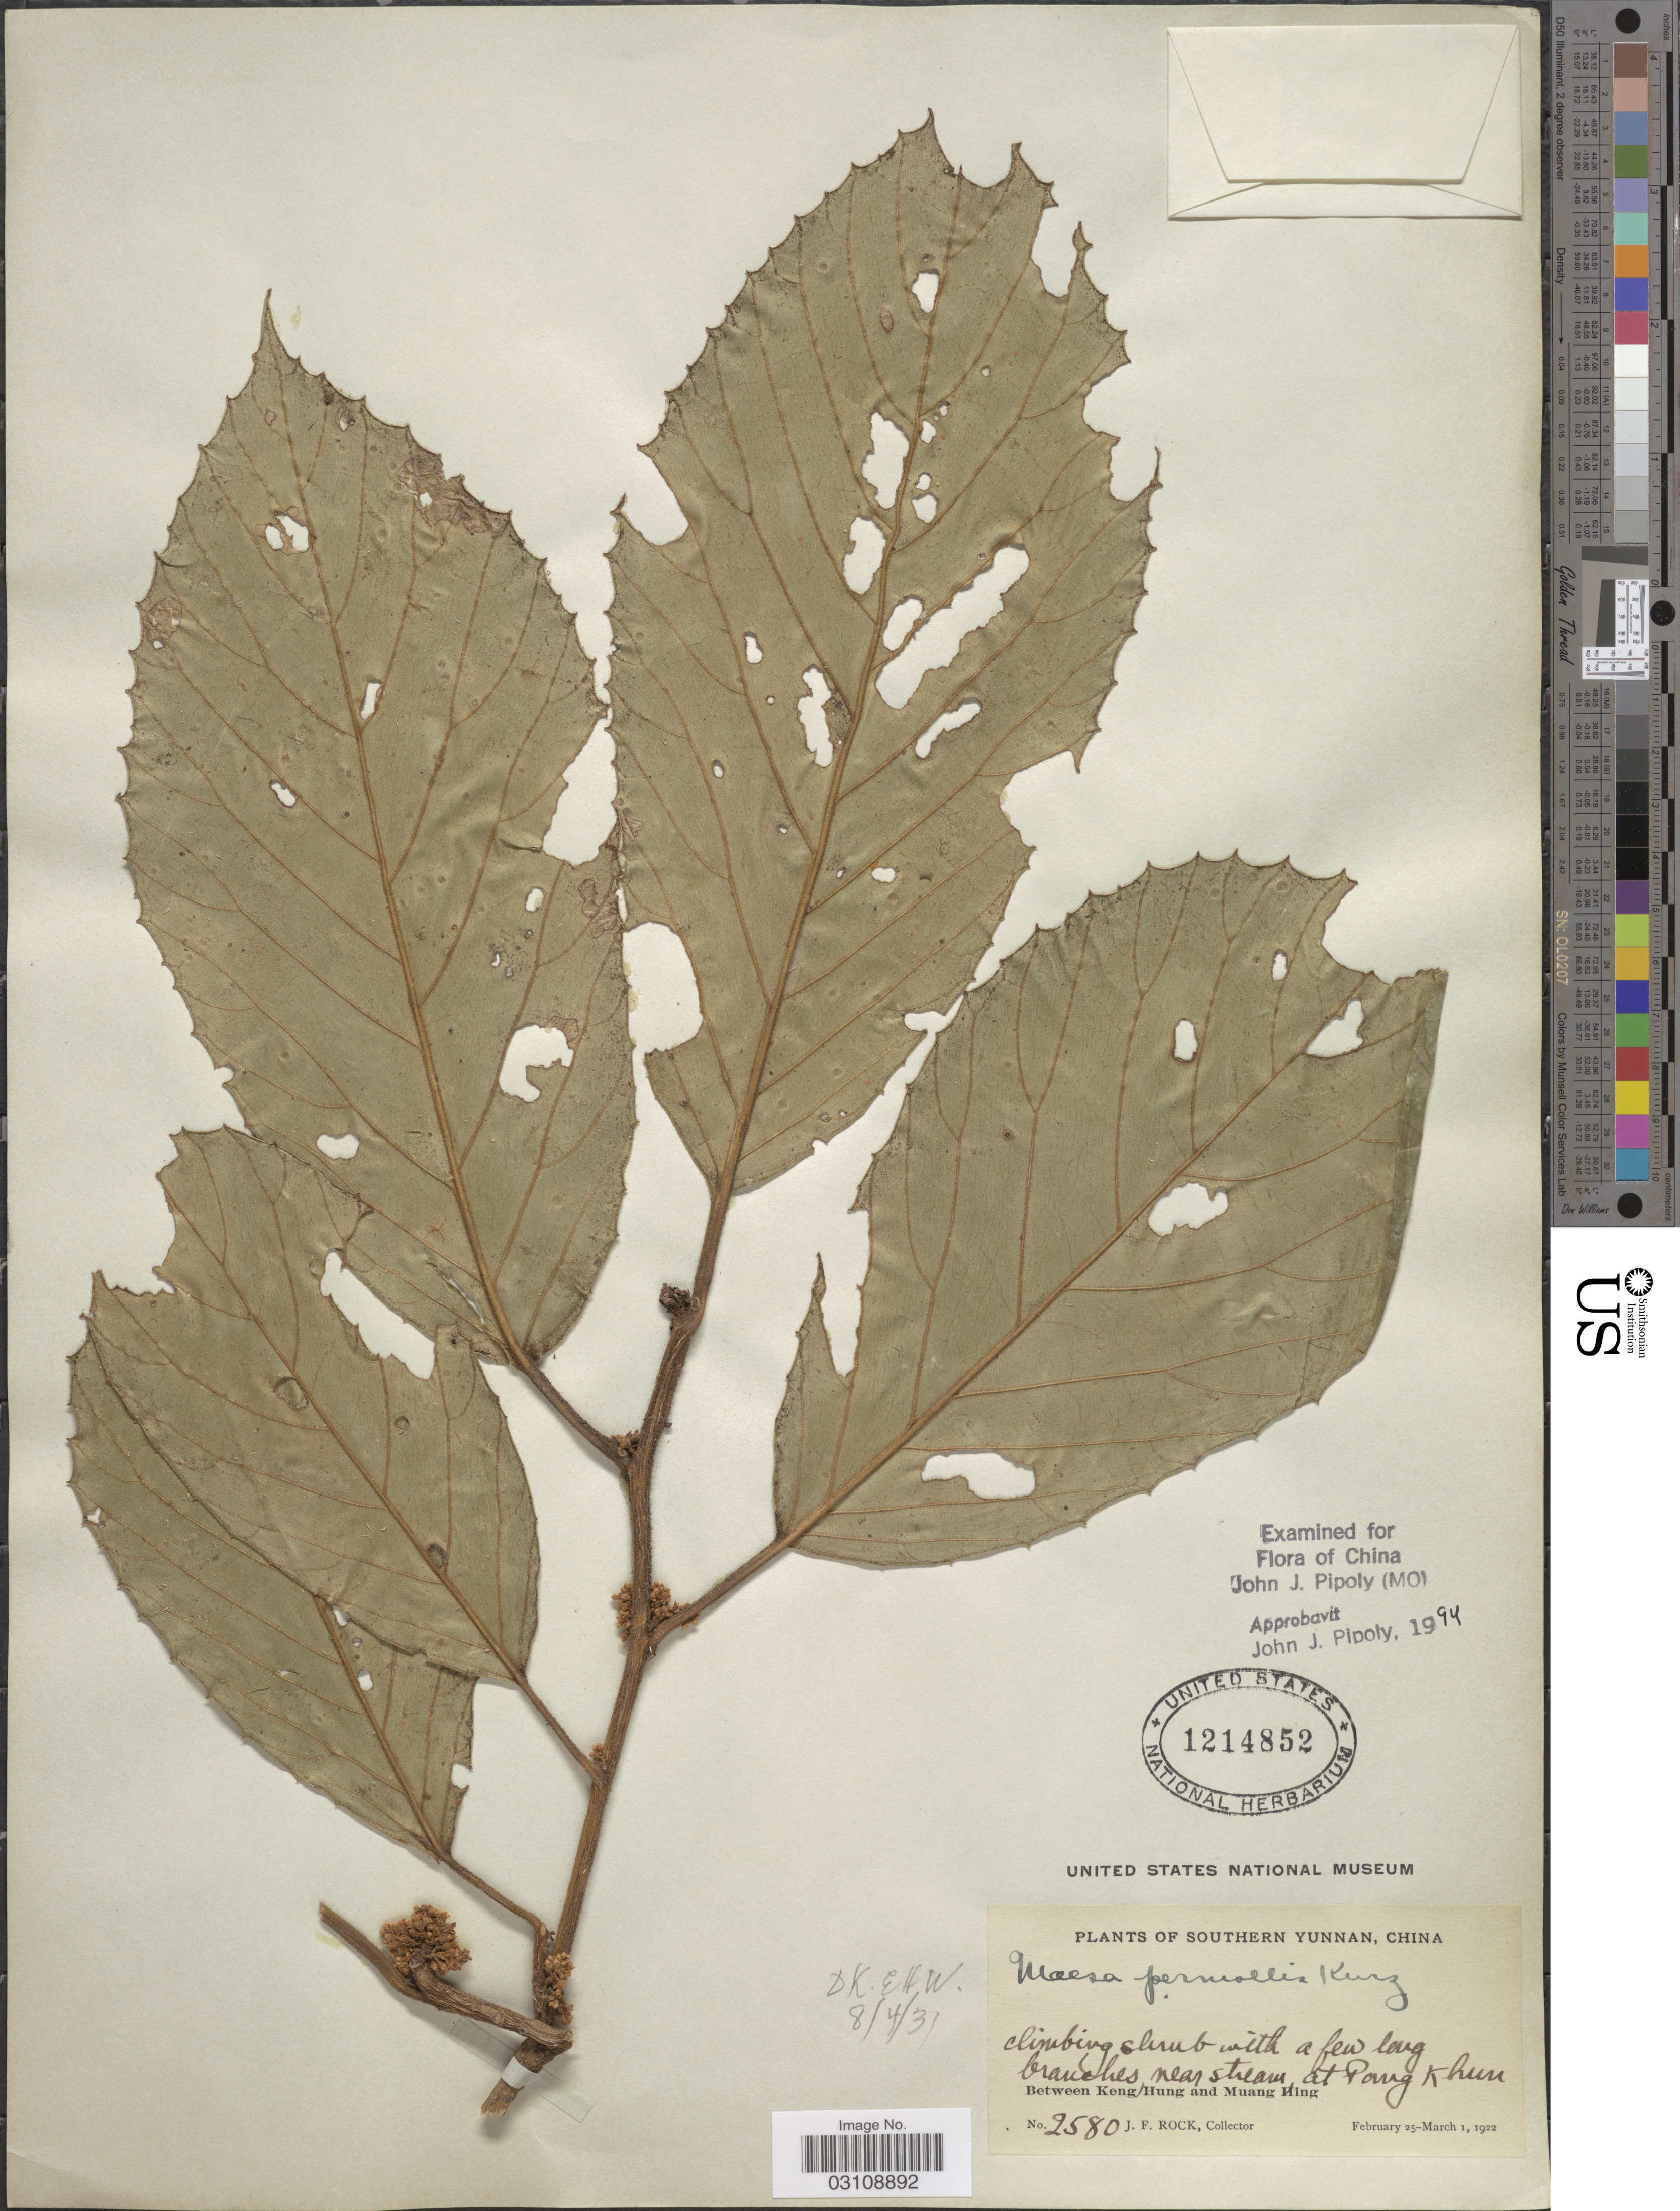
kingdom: Plantae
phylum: Tracheophyta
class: Magnoliopsida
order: Ericales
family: Primulaceae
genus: Maesa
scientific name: Maesa sp.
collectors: J. Rock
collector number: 2580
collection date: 1922-02-25/1922-03-01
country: China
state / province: Yunnan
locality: Southern Yunnan. Near stream at Pang Khuru. Between Keng Hung and Muang Hing.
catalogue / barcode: US 1214852